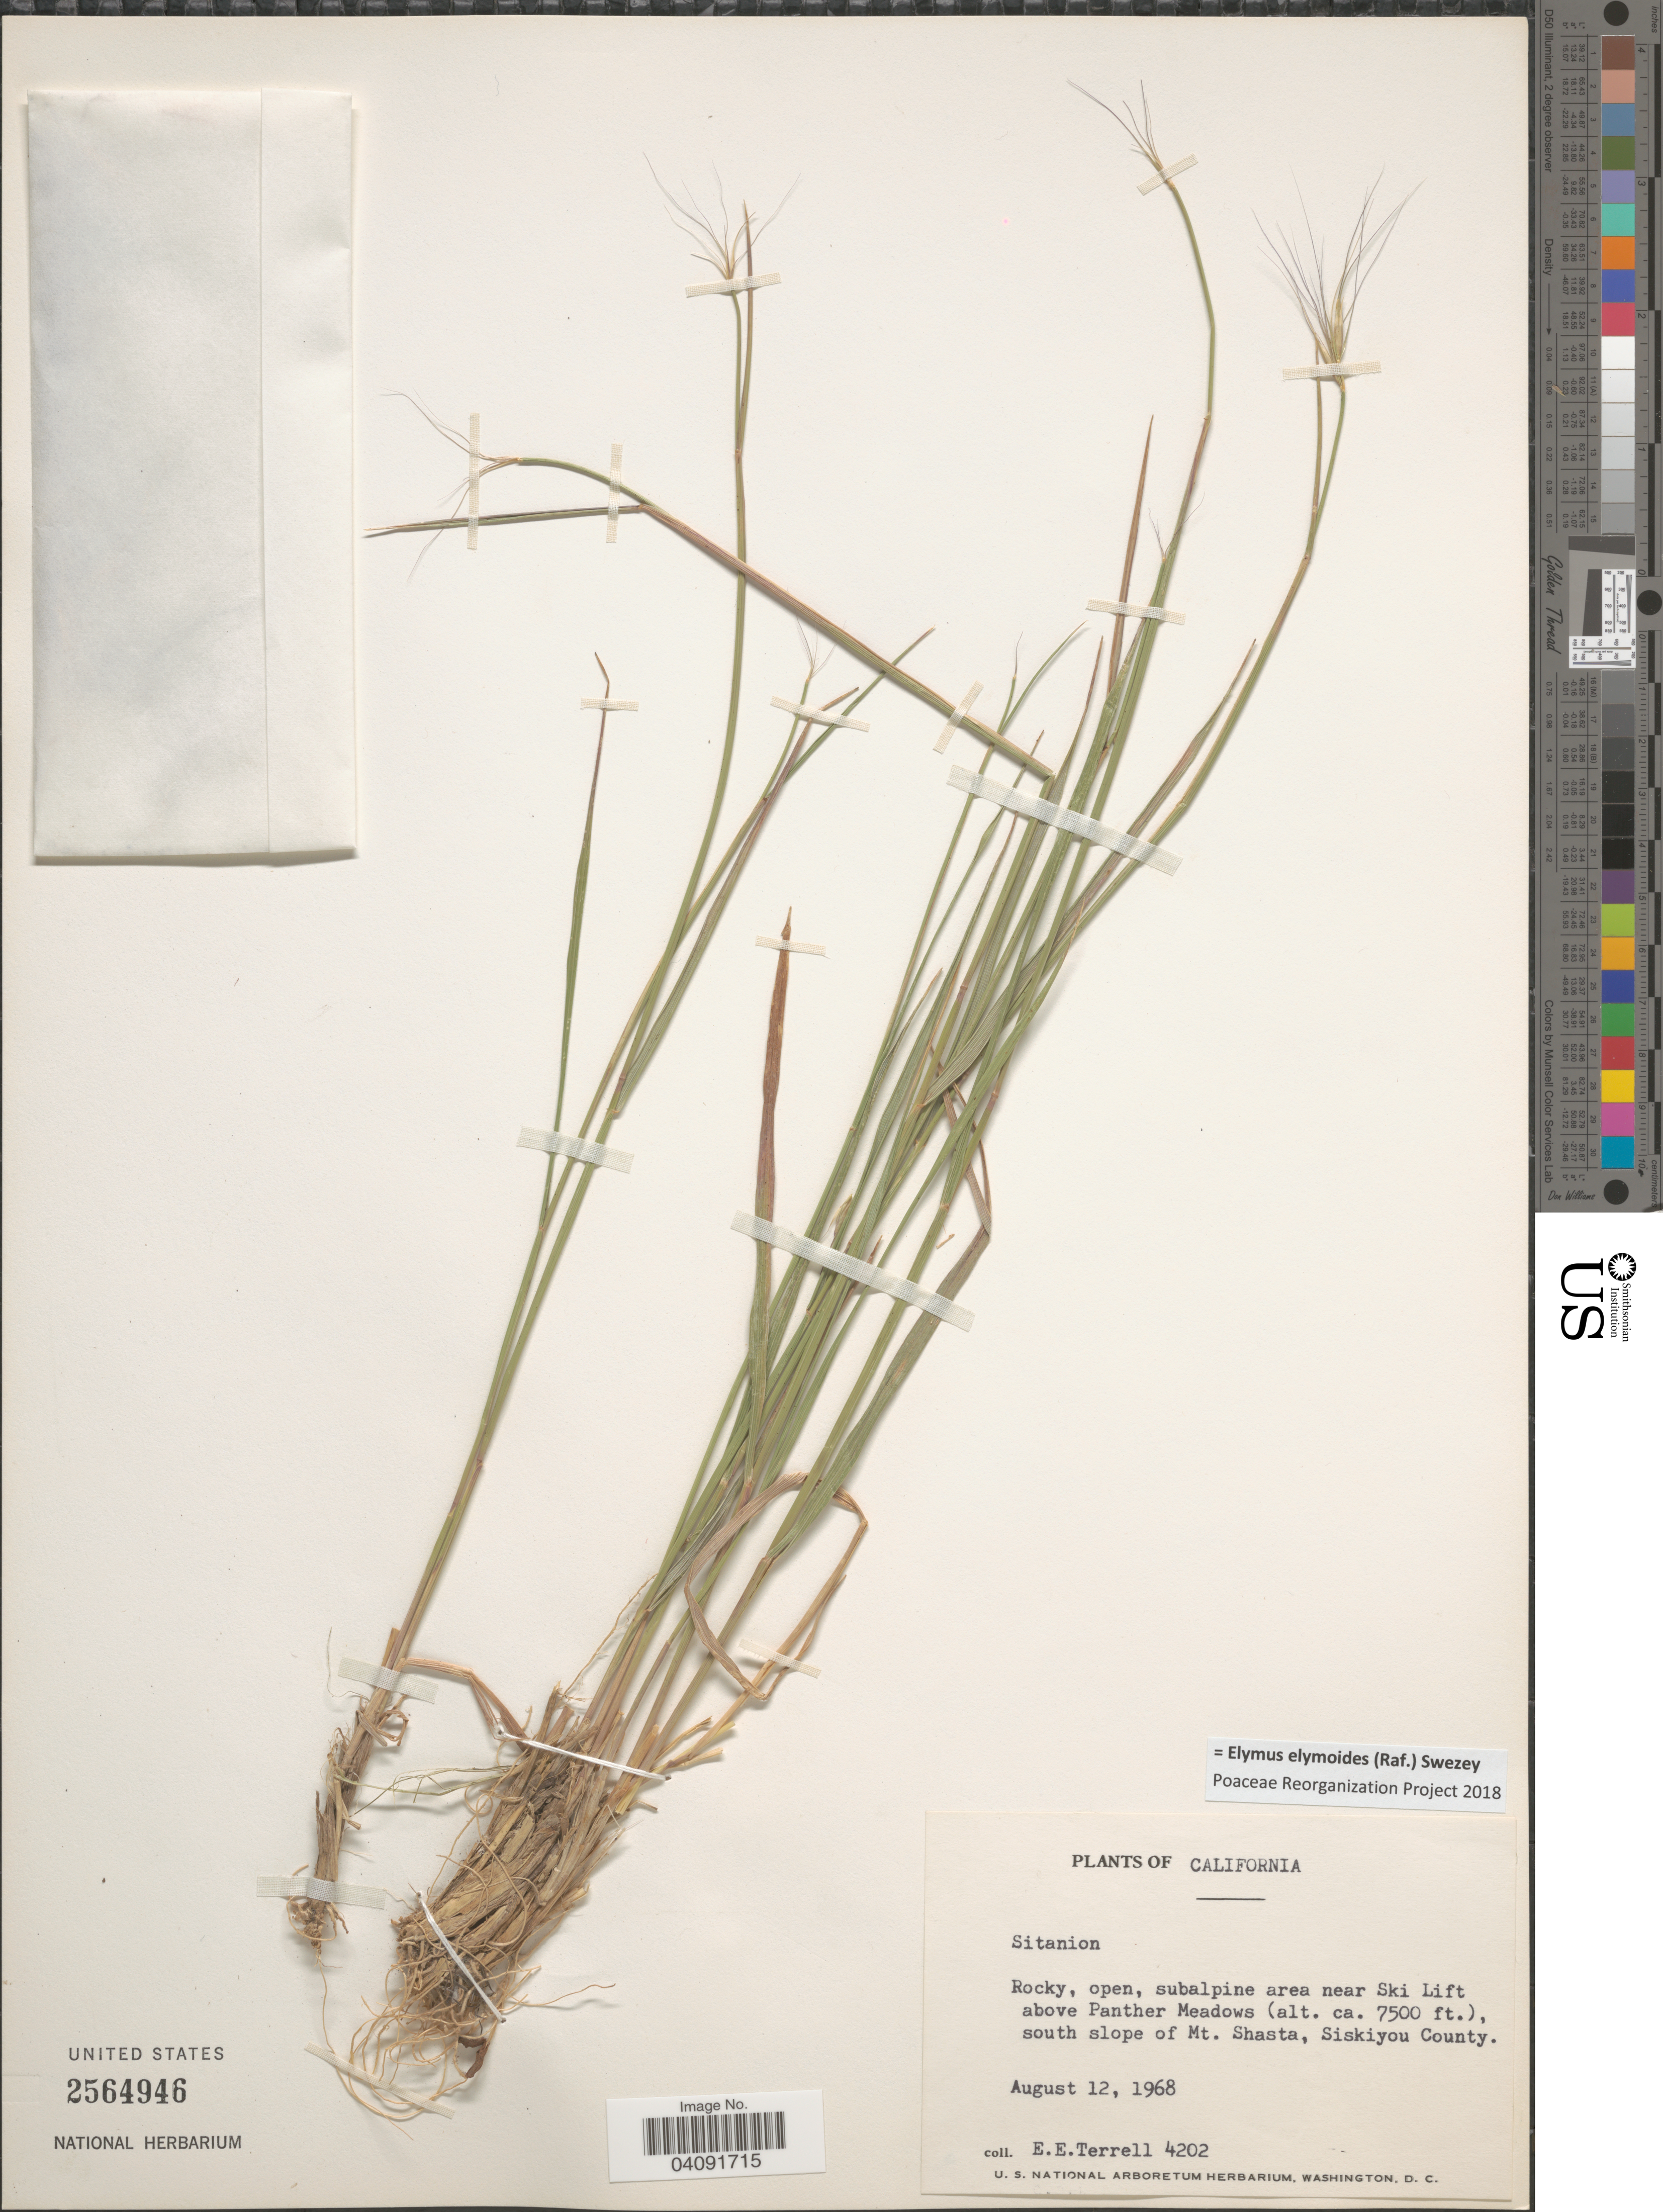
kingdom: Plantae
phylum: Tracheophyta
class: Liliopsida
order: Poales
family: Poaceae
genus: Elymus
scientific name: Elymus elymoides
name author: (Raf.) Swezey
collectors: E. E. Terrell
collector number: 4202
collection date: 1968-08-12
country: United States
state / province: California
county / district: Siskiyou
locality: Rocky, open, subalpine area near Ski Lift above Panther Meadows, south slope of Mt. Shasta, Siskiyou County.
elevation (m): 2286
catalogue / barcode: US 2564946